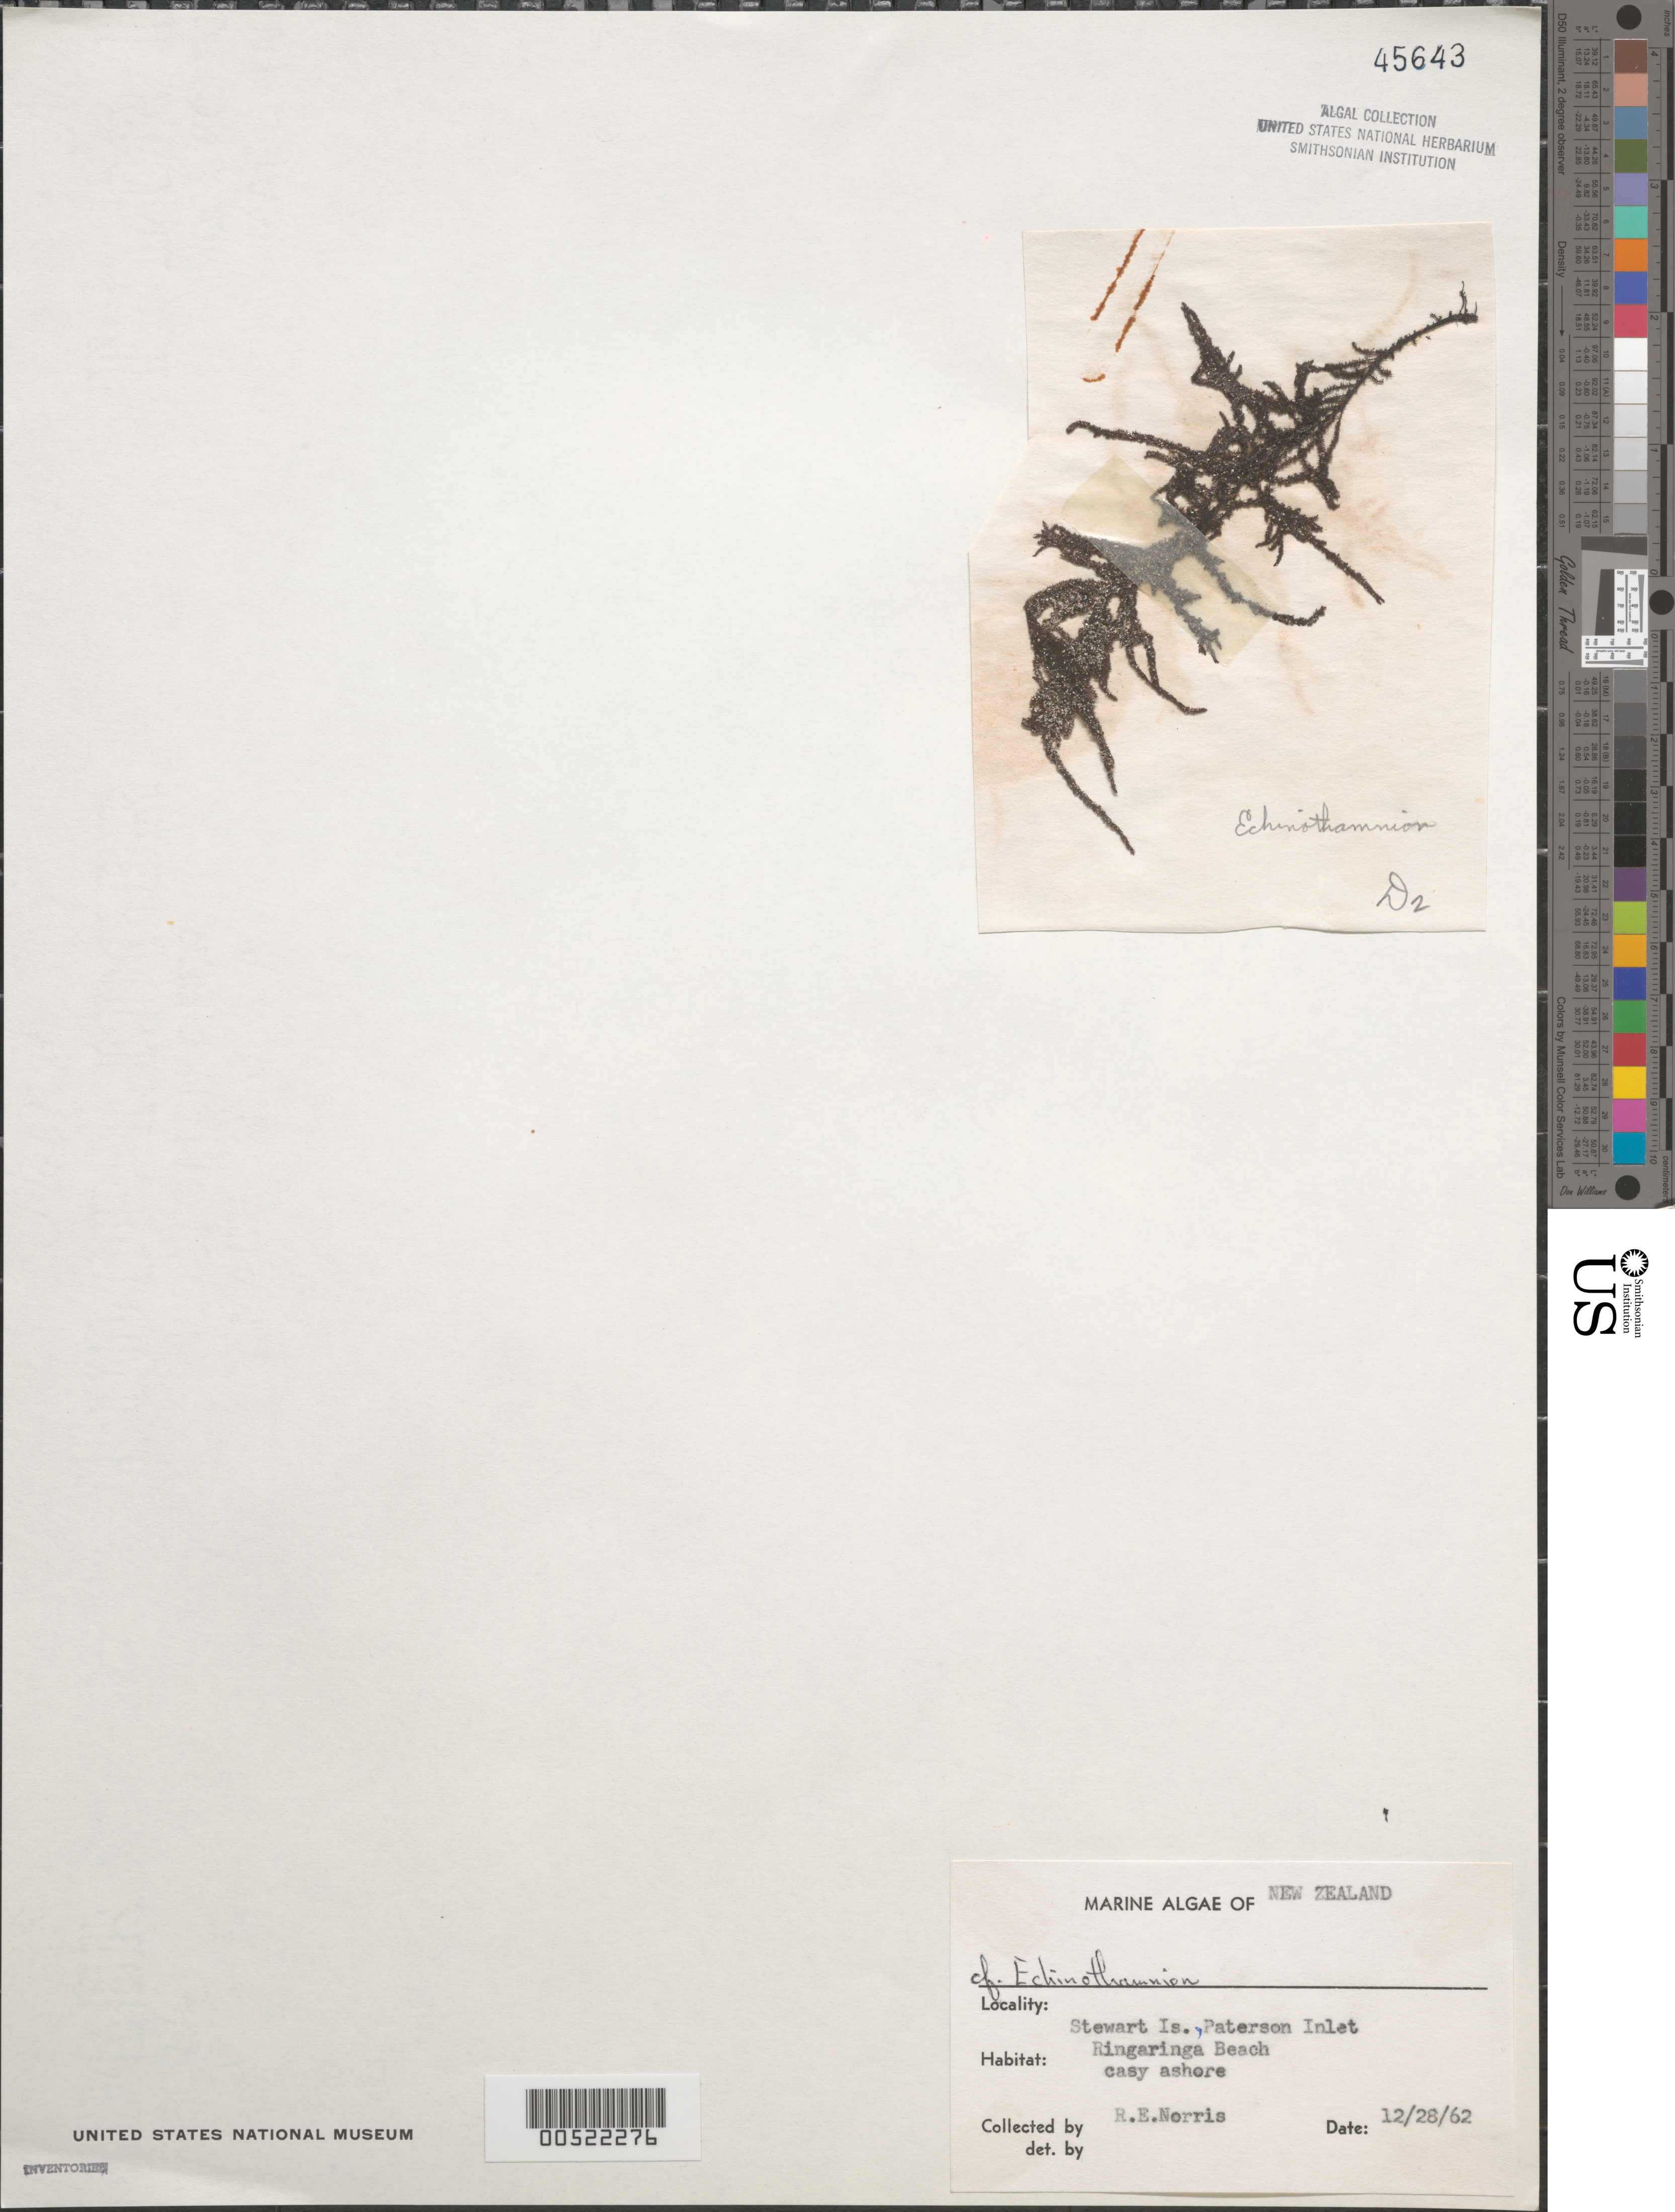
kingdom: Plantae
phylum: Rhodophyta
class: Florideophyceae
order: Ceramiales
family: Rhodomelaceae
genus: Echinothamnion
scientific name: Echinothamnion sp.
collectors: R. E. Norris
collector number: D2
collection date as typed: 28 Dec 1962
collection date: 1962-12-28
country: New Zealand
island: Stewart Island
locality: Ringaringa Beach, Paterson Inlet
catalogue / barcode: US 45643